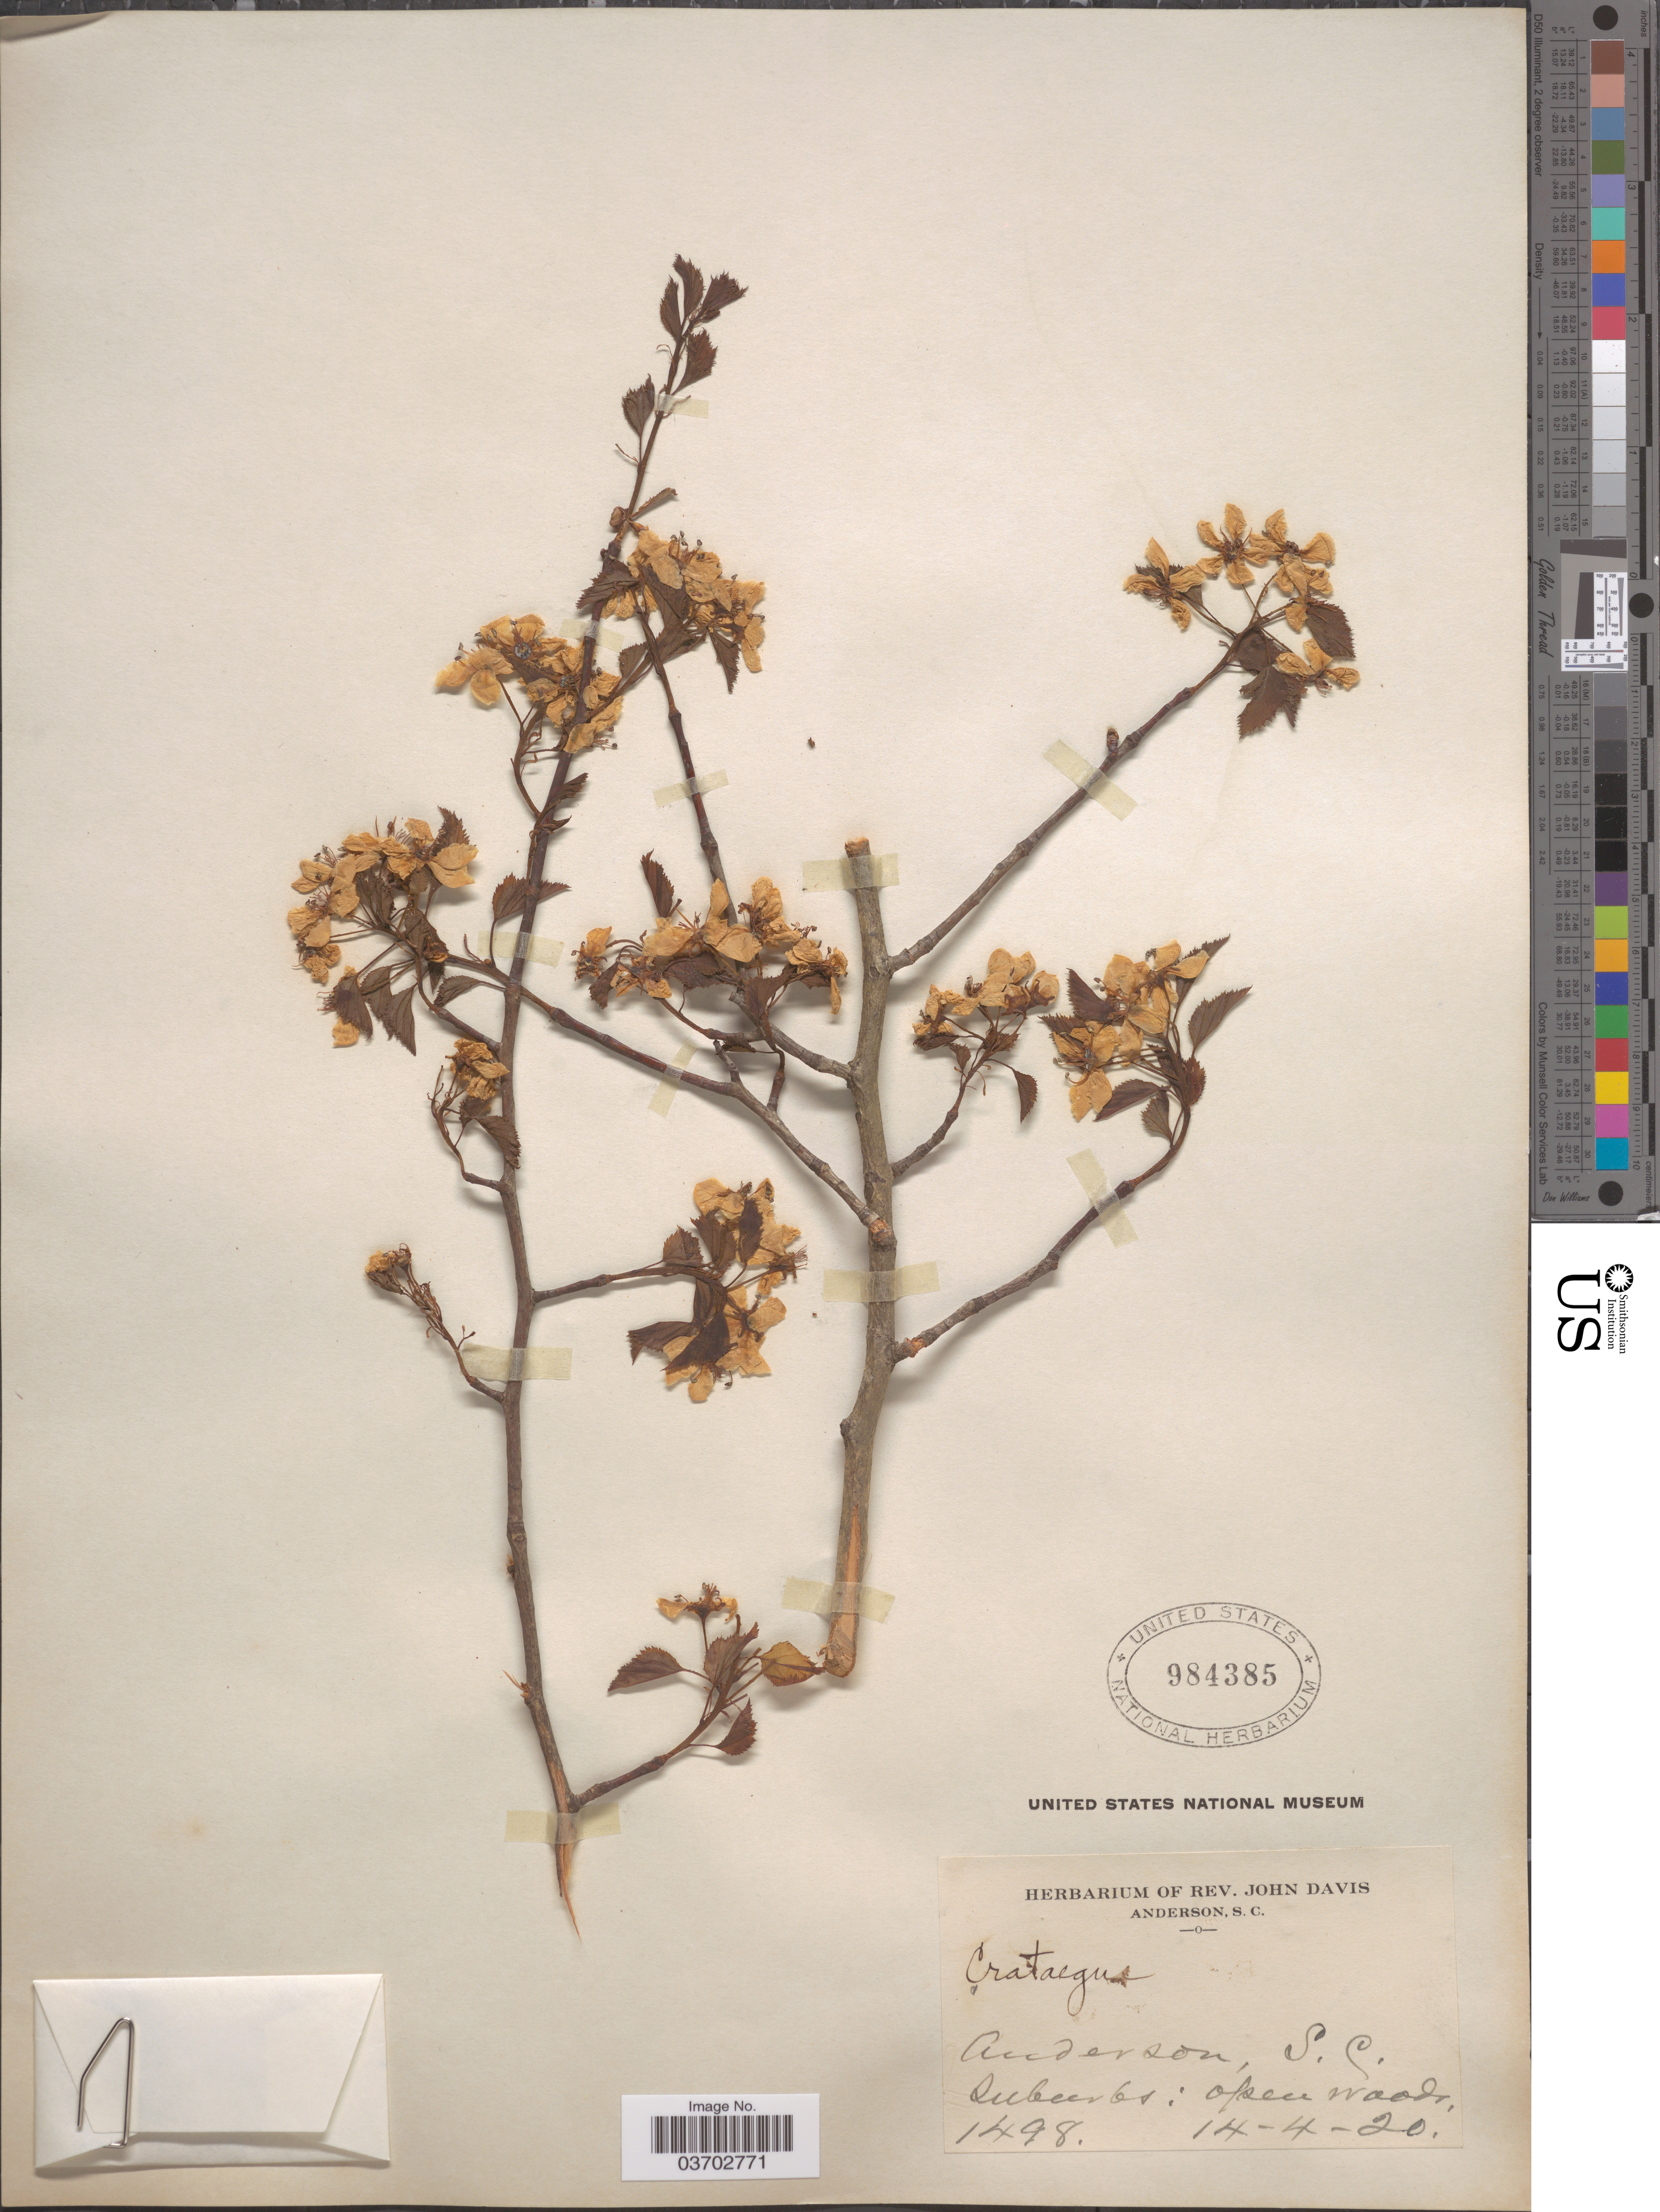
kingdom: Plantae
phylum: Tracheophyta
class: Magnoliopsida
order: Rosales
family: Rosaceae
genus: Crataegus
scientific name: Crataegus sp.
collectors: ex herb. Rev. John Davis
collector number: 1498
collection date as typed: Transcribed d/m/y: 14/4/20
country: United States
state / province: South Carolina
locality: Anderson. Suburbs: open woods.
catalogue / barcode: US 984385